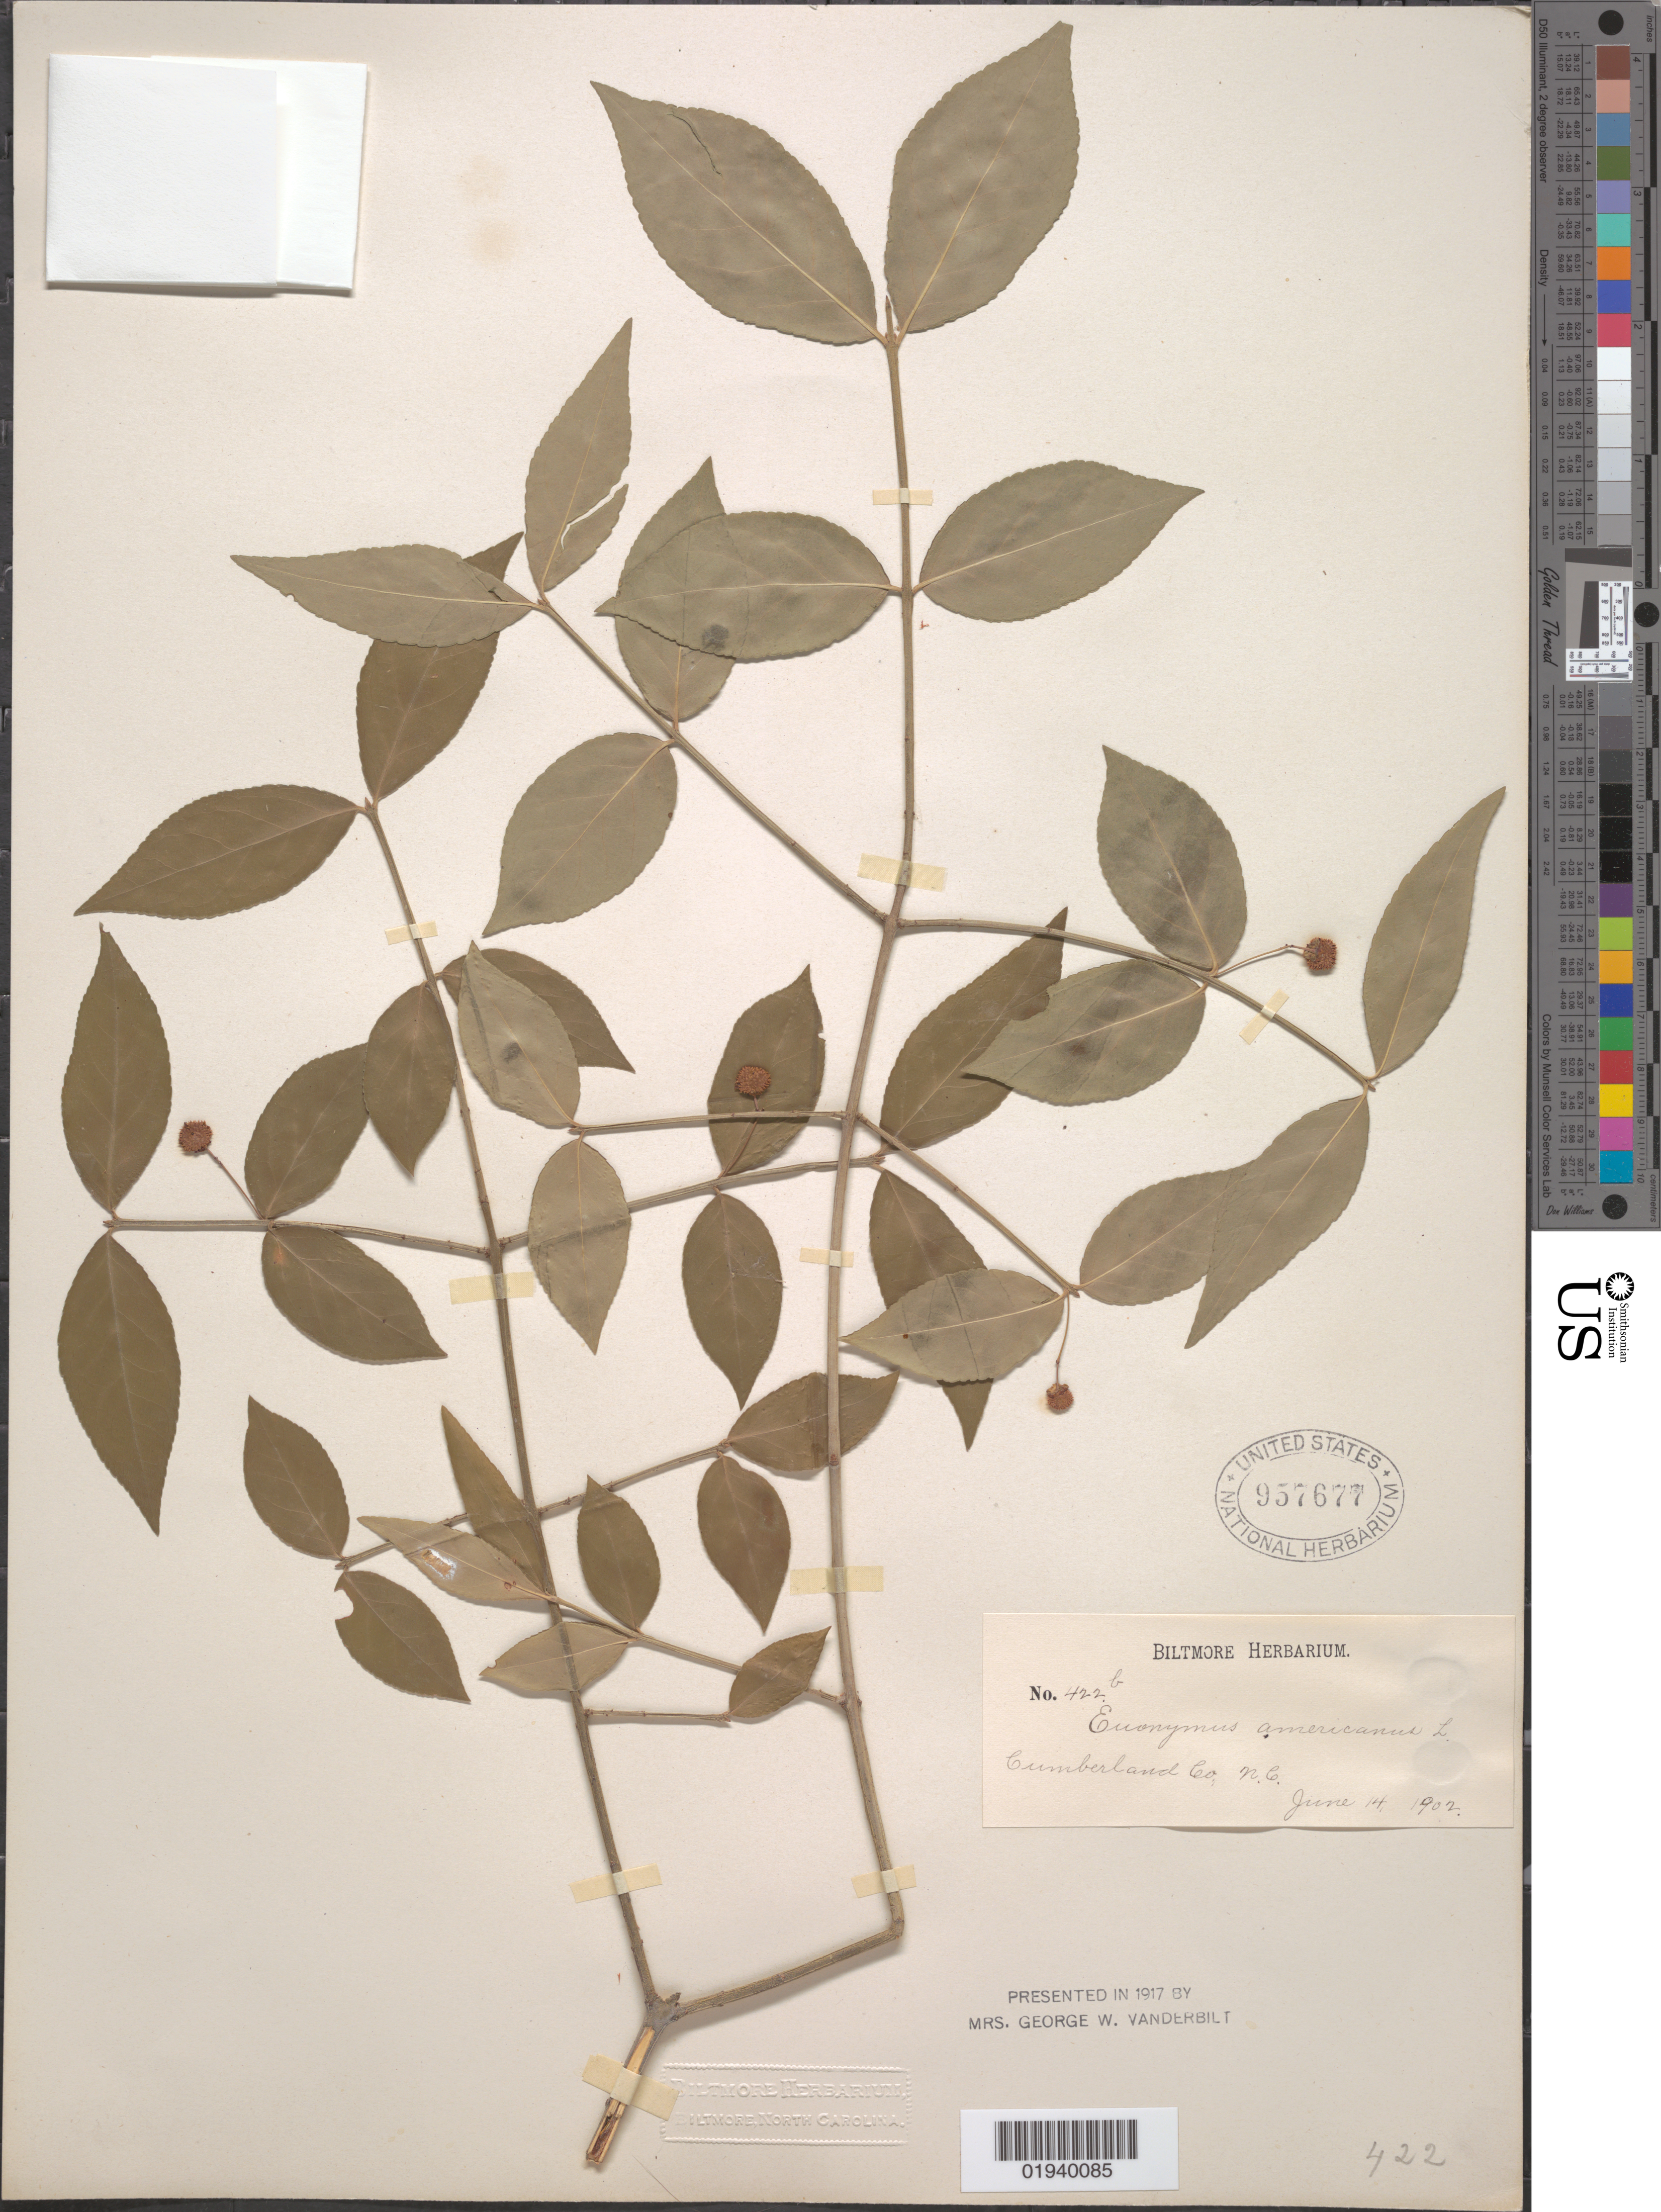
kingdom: Plantae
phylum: Tracheophyta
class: Magnoliopsida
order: Celastrales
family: Celastraceae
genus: Euonymus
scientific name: Euonymus americanus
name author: L.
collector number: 422b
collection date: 1902-06-14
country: United States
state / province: North Carolina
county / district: Cumberland County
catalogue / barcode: US 957677